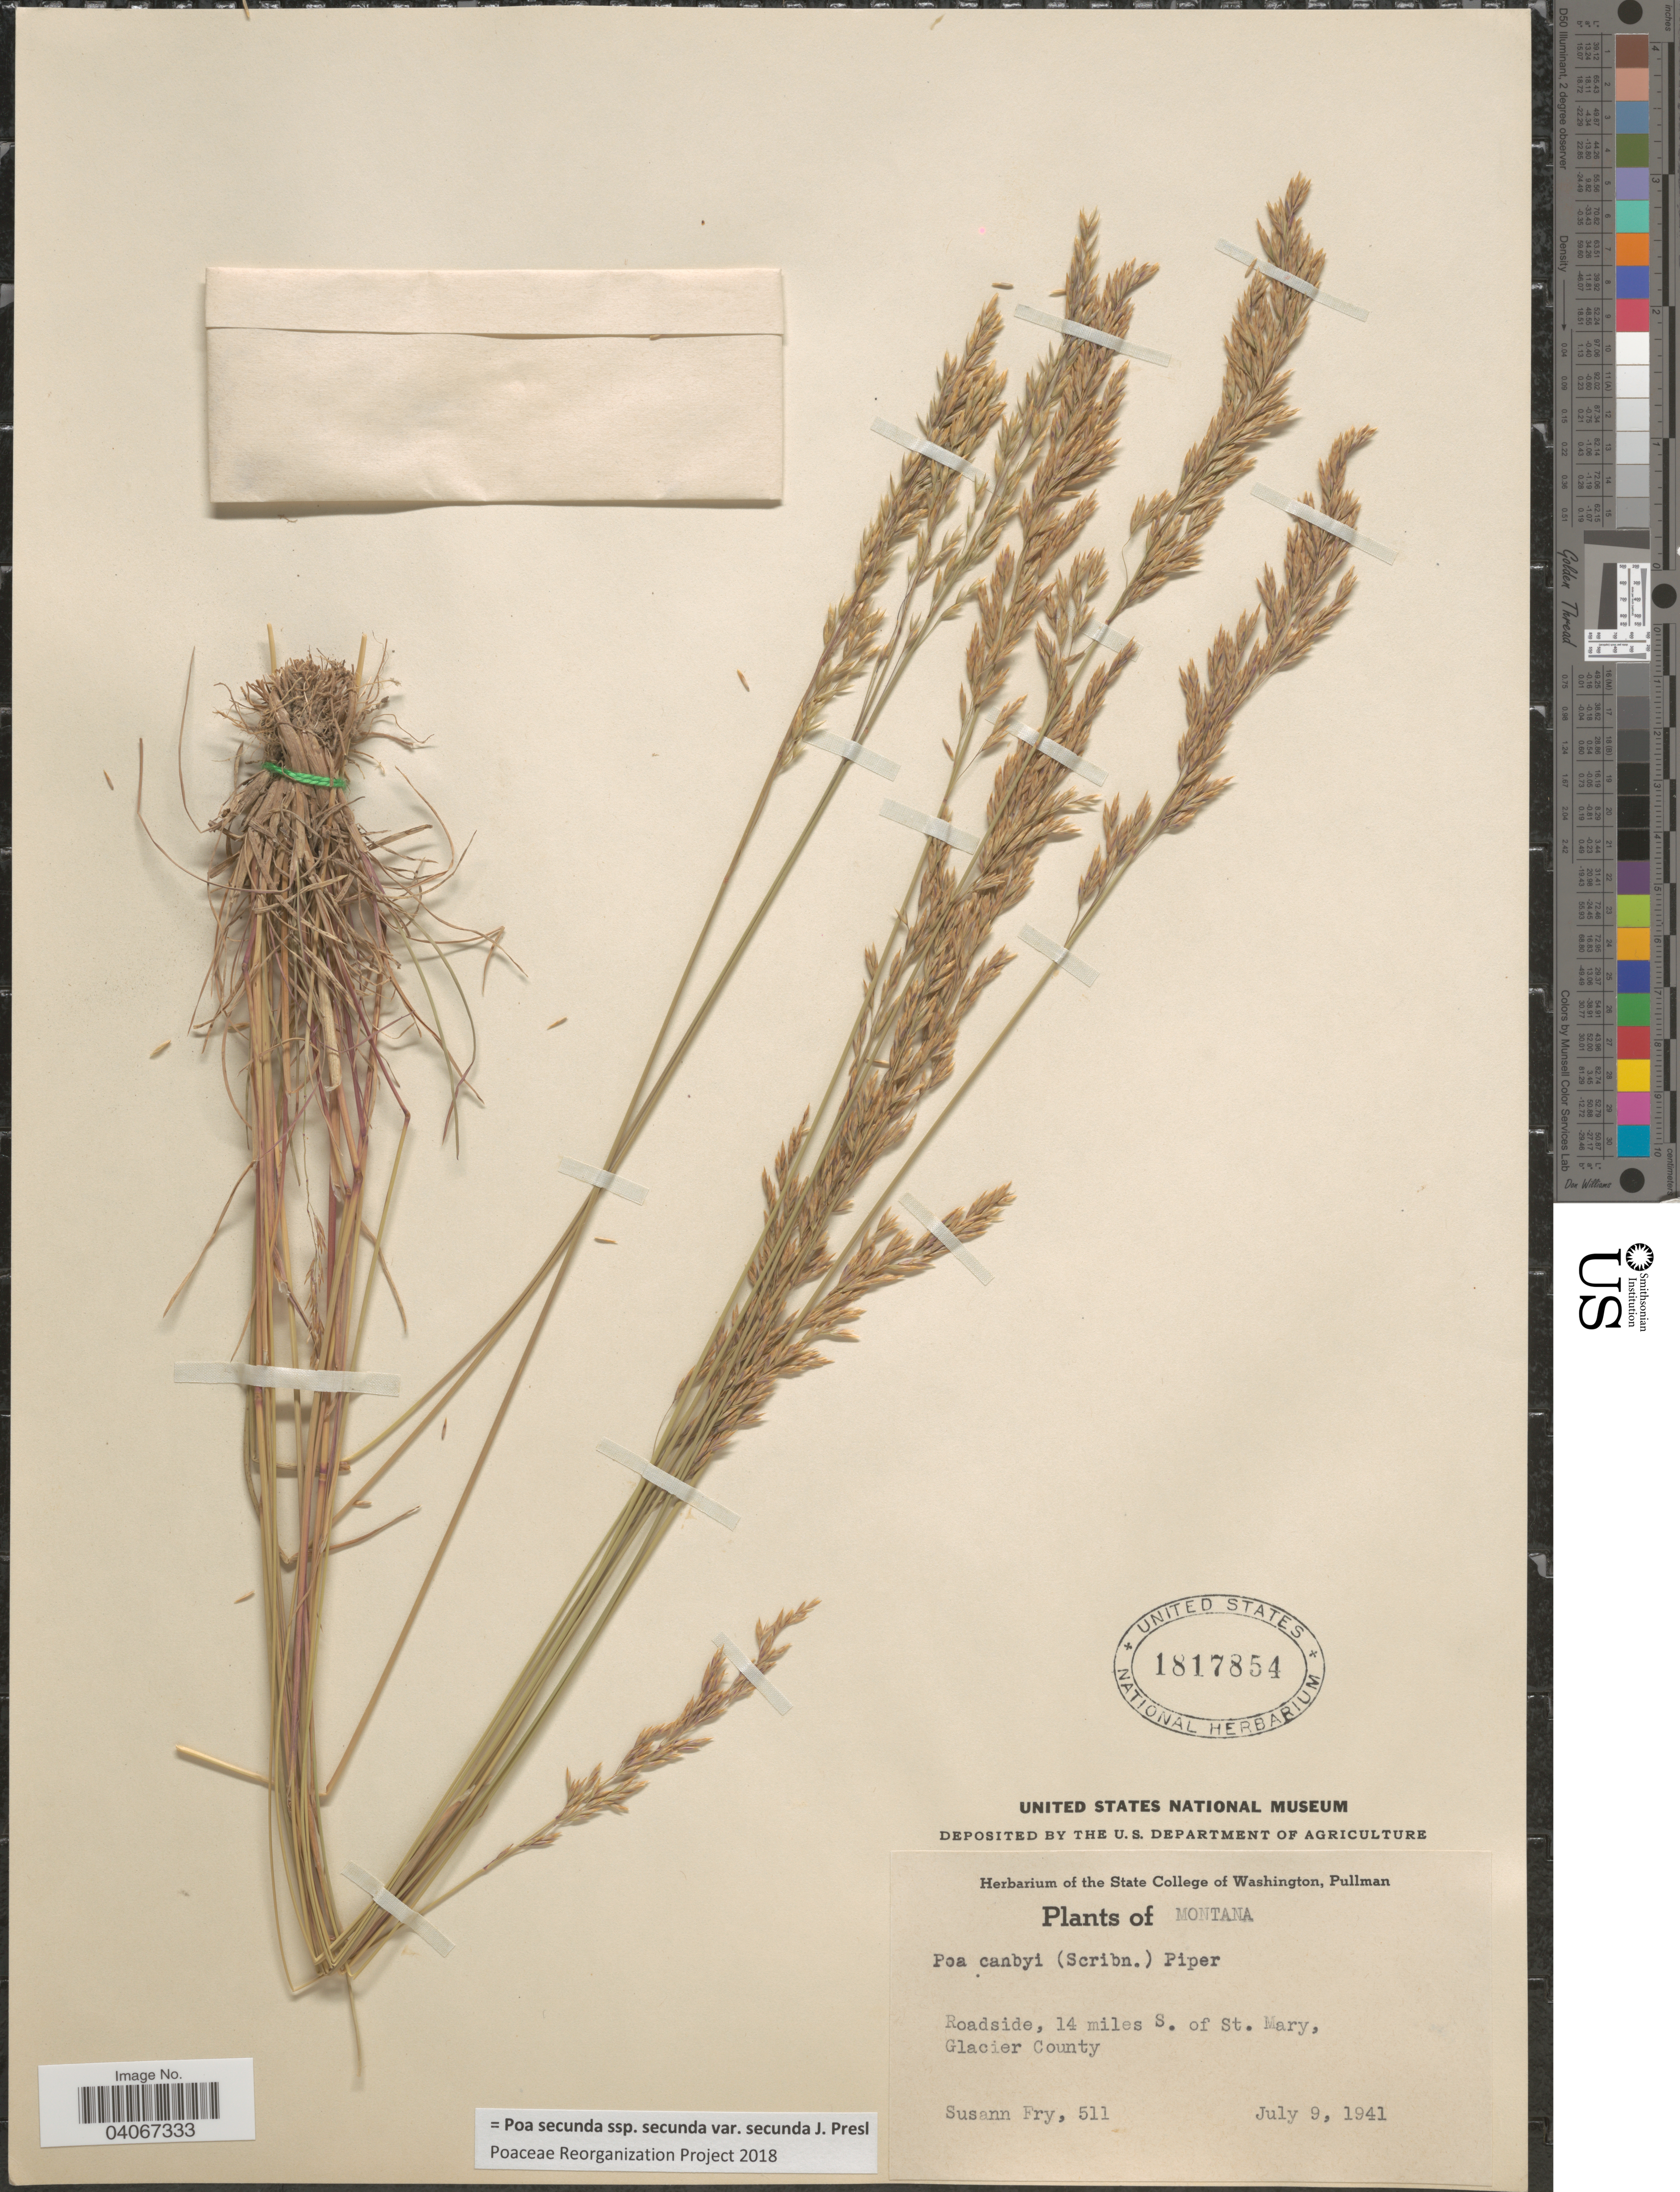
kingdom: Plantae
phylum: Tracheophyta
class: Liliopsida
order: Poales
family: Poaceae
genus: Poa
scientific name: Poa secunda subsp. secunda var. secunda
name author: J. Presl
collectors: S. Fry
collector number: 511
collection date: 1941-07-09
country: United States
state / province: Montana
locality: Roadside, 14 miles S. of St. Mary, Glacier County.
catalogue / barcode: US 1817854